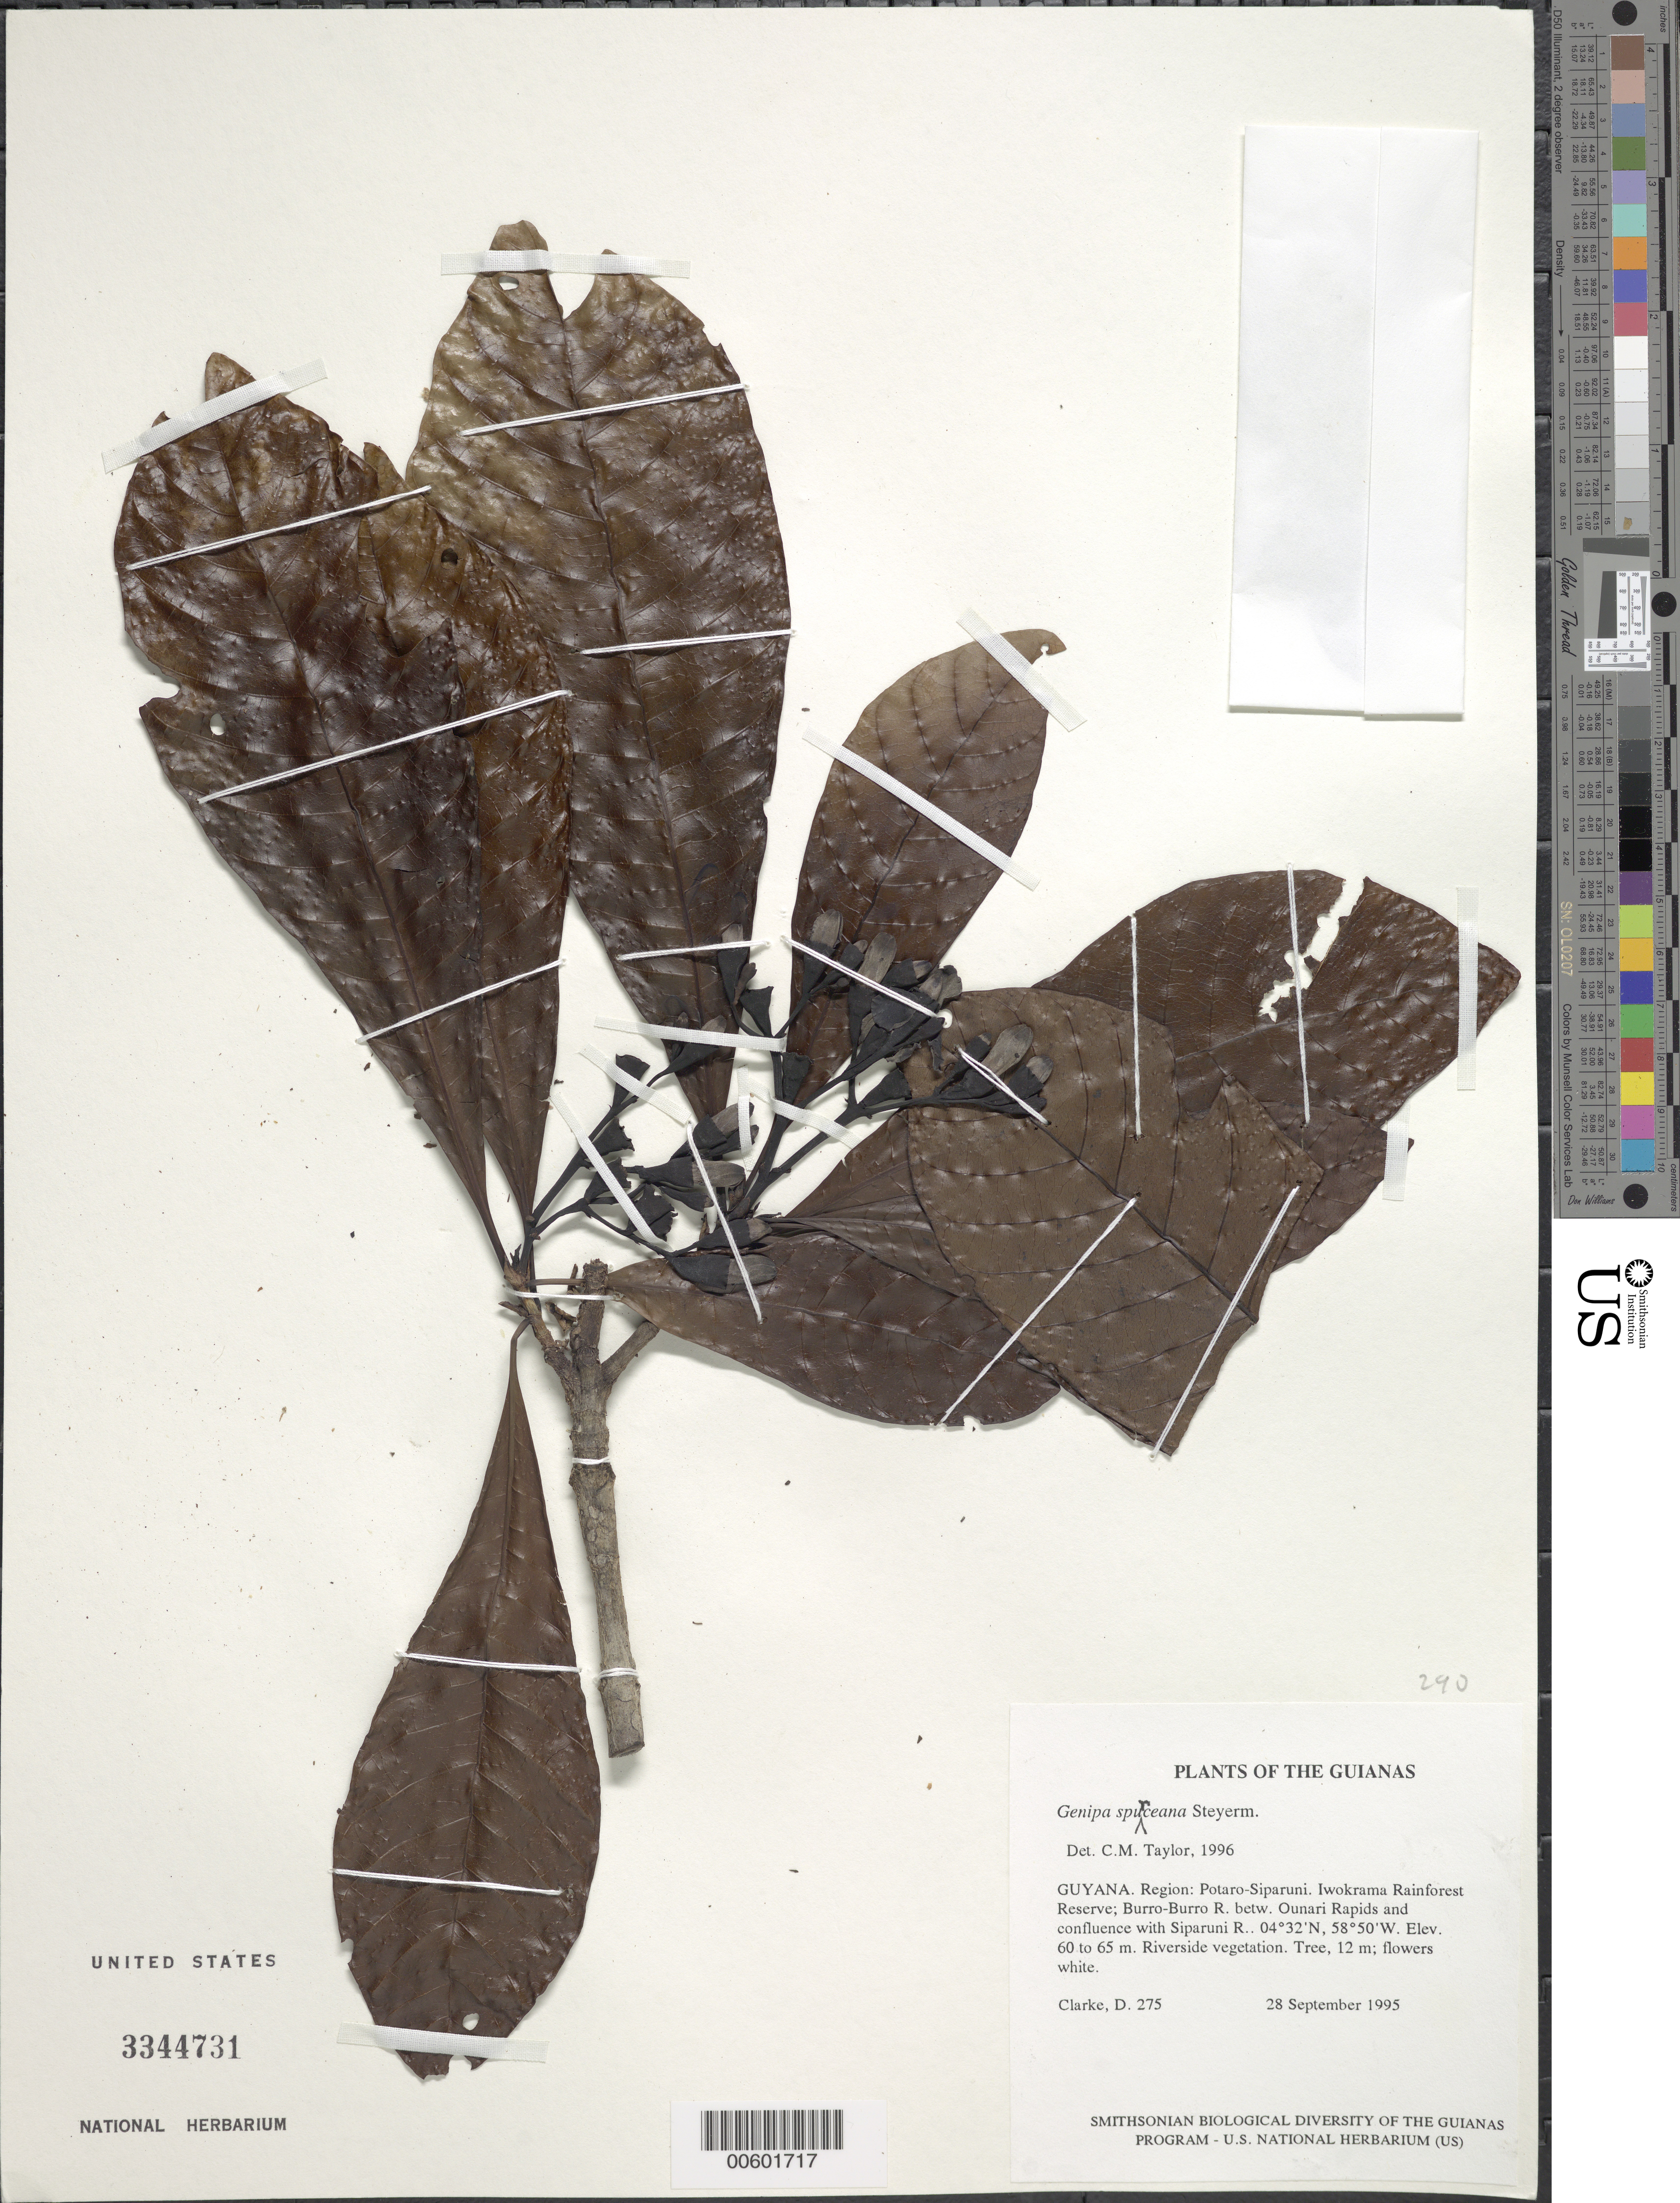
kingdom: Plantae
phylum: Tracheophyta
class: Magnoliopsida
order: Gentianales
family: Rubiaceae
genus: Genipa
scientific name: Genipa spruceana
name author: Steyerm.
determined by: Taylor, Charlotte M.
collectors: H. D. Clarke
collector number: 275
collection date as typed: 28 September 1995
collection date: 1995-09-28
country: Guyana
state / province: Potaro-Siparuni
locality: Iwokrama Rainforest Reserve; Burro-Burro R. betw. Dunari Rapids and confluence with Siparuni R.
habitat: Riverside vegetation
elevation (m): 60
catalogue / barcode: US 3344731